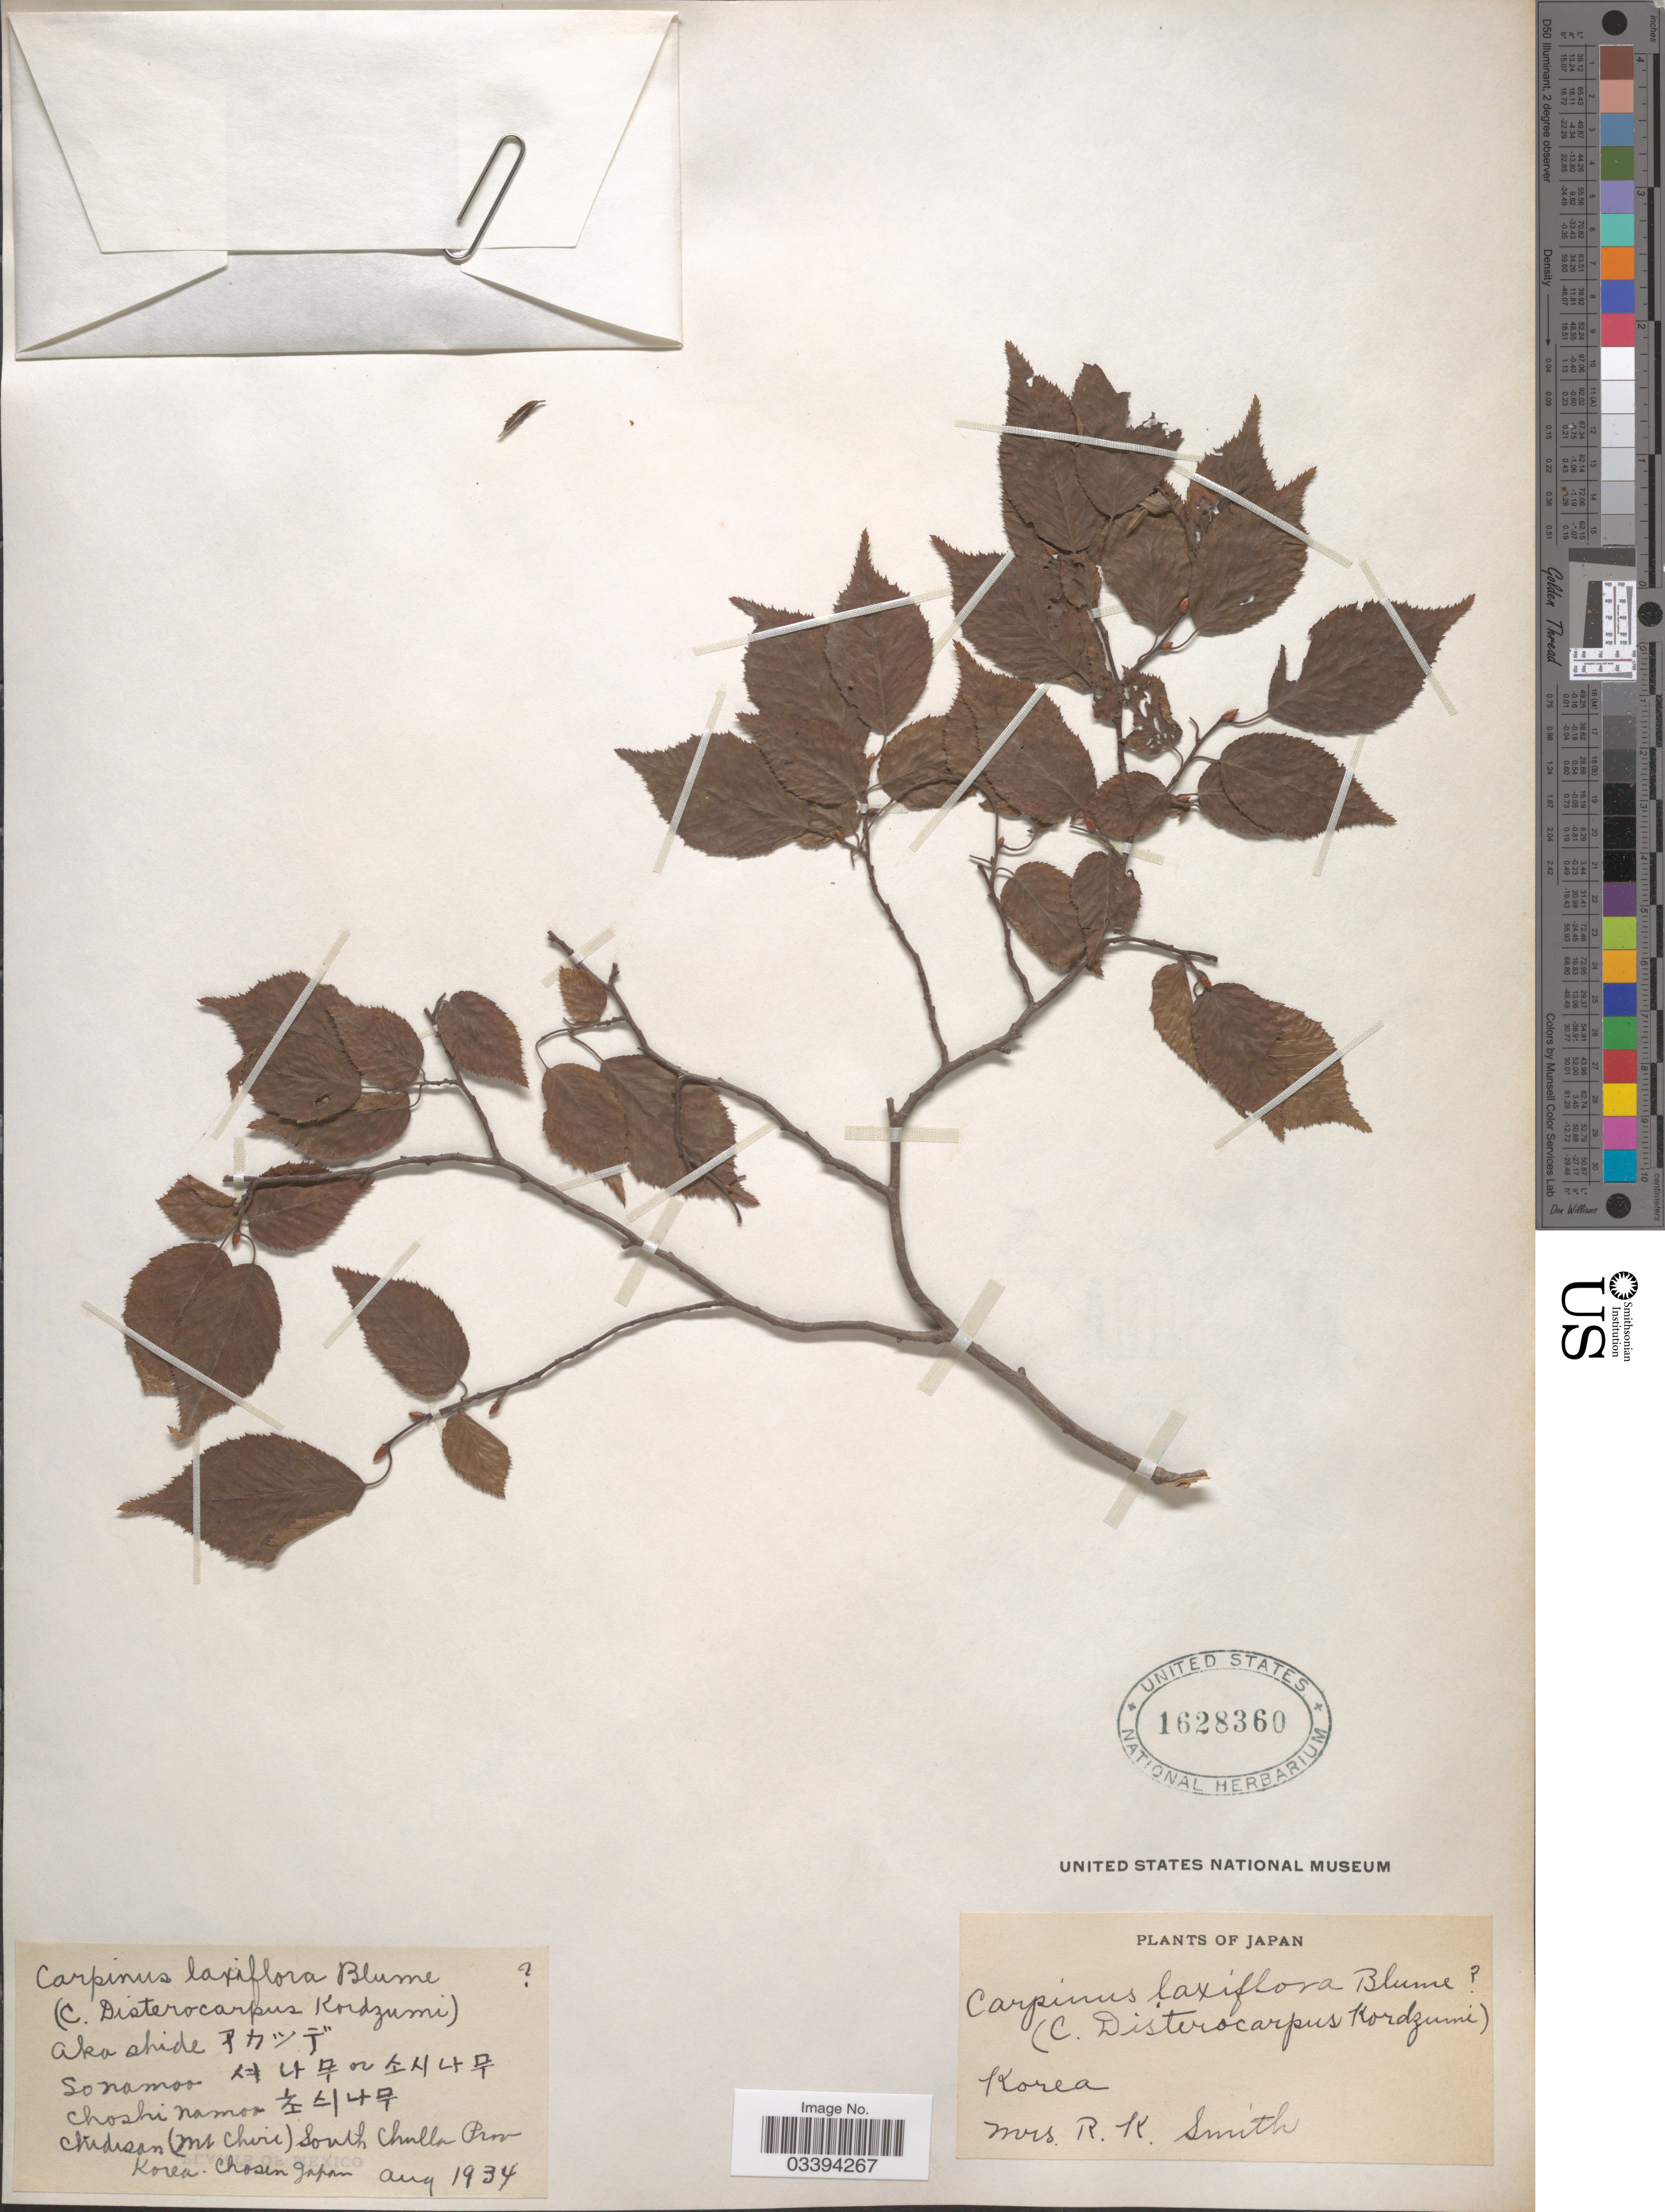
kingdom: Plantae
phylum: Tracheophyta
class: Magnoliopsida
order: Fagales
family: Betulaceae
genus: Carpinus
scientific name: Carpinus laxiflora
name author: (Siebold & Zucc.) Blume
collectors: Mrs. R. K. Smith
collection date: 1934-08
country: South Korea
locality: Chirisan (Mt. Chirie) South Chulla, Prov. Korea.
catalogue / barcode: US 1628360